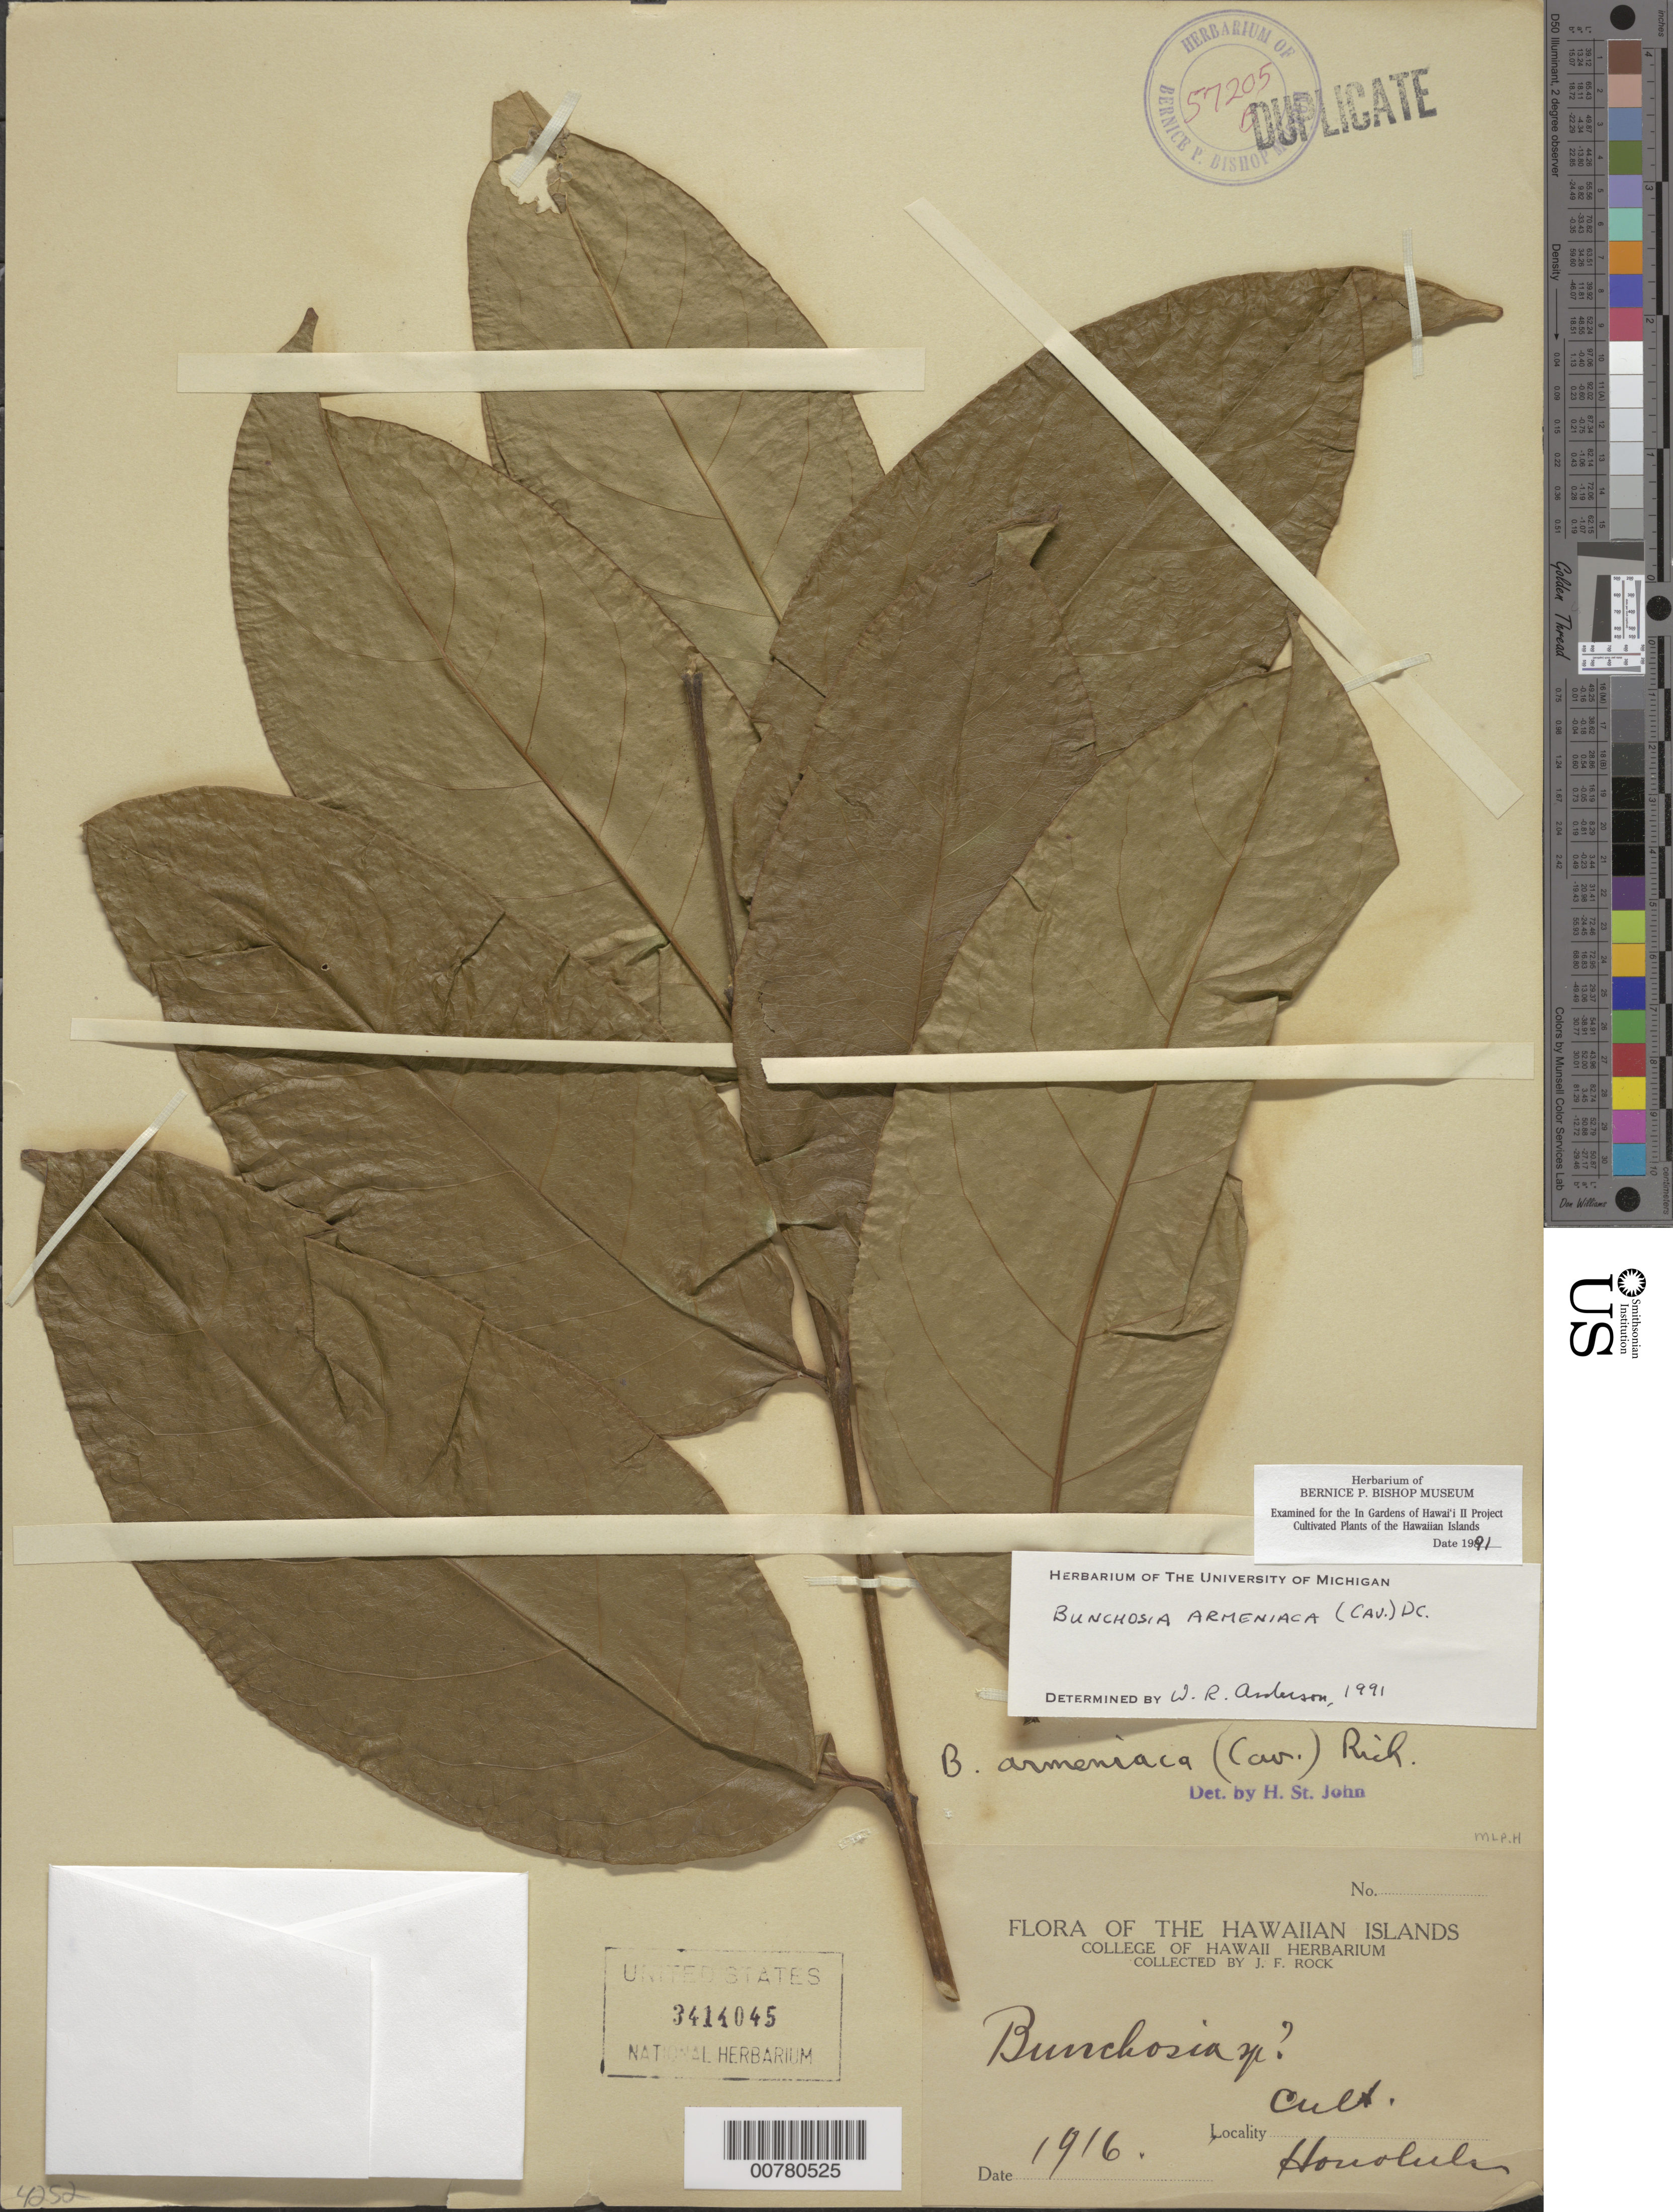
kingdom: Plantae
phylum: Tracheophyta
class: Magnoliopsida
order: Malpighiales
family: Malpighiaceae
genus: Bunchosia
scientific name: Bunchosia armeniaca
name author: (Cav.) DC.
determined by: Anderson, W. R., (MICH), University of Michigan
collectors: J. F. Rock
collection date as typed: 1916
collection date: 1916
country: United States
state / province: Hawaii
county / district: Honolulu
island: Oahu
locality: Honolulu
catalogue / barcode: US 3414045